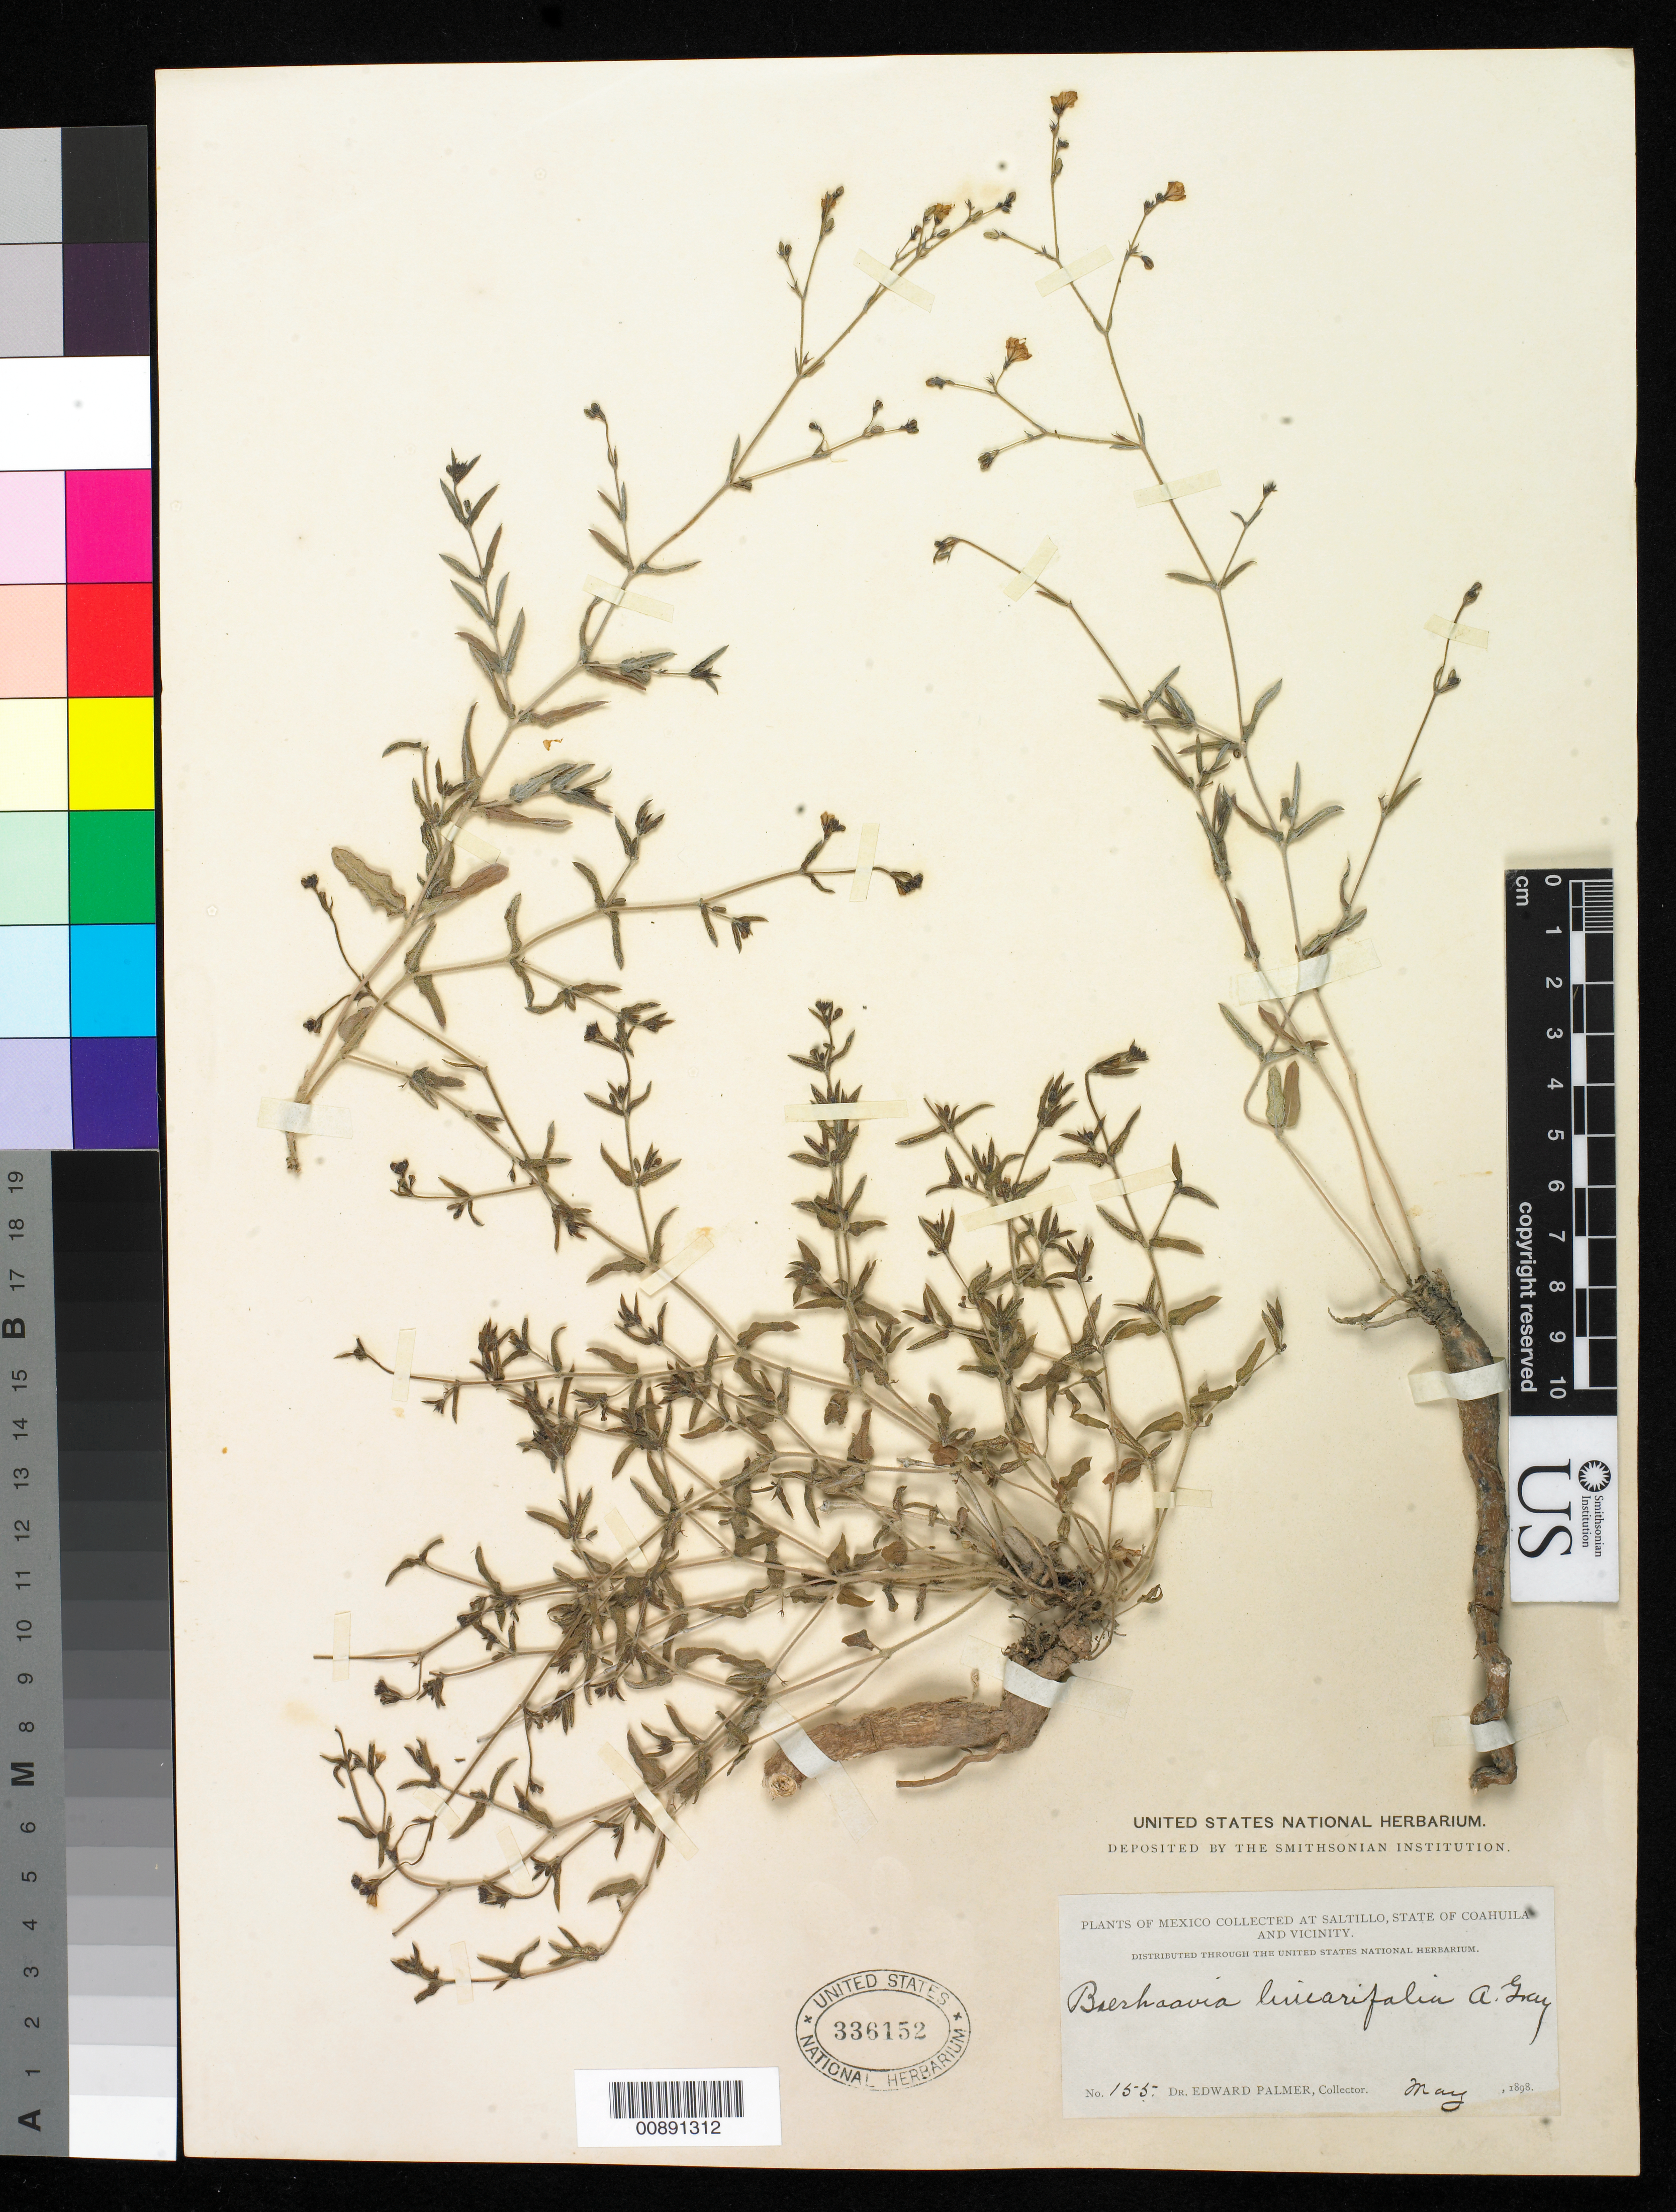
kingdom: Plantae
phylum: Tracheophyta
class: Magnoliopsida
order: Caryophyllales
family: Nyctaginaceae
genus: Boerhavia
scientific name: Boerhavia linearifolia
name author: A. Gray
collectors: E. Palmer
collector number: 155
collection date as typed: May 1898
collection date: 1898-05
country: Mexico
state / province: Coahuila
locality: Saltillo, Coahuila and vicinity.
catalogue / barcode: US 336152